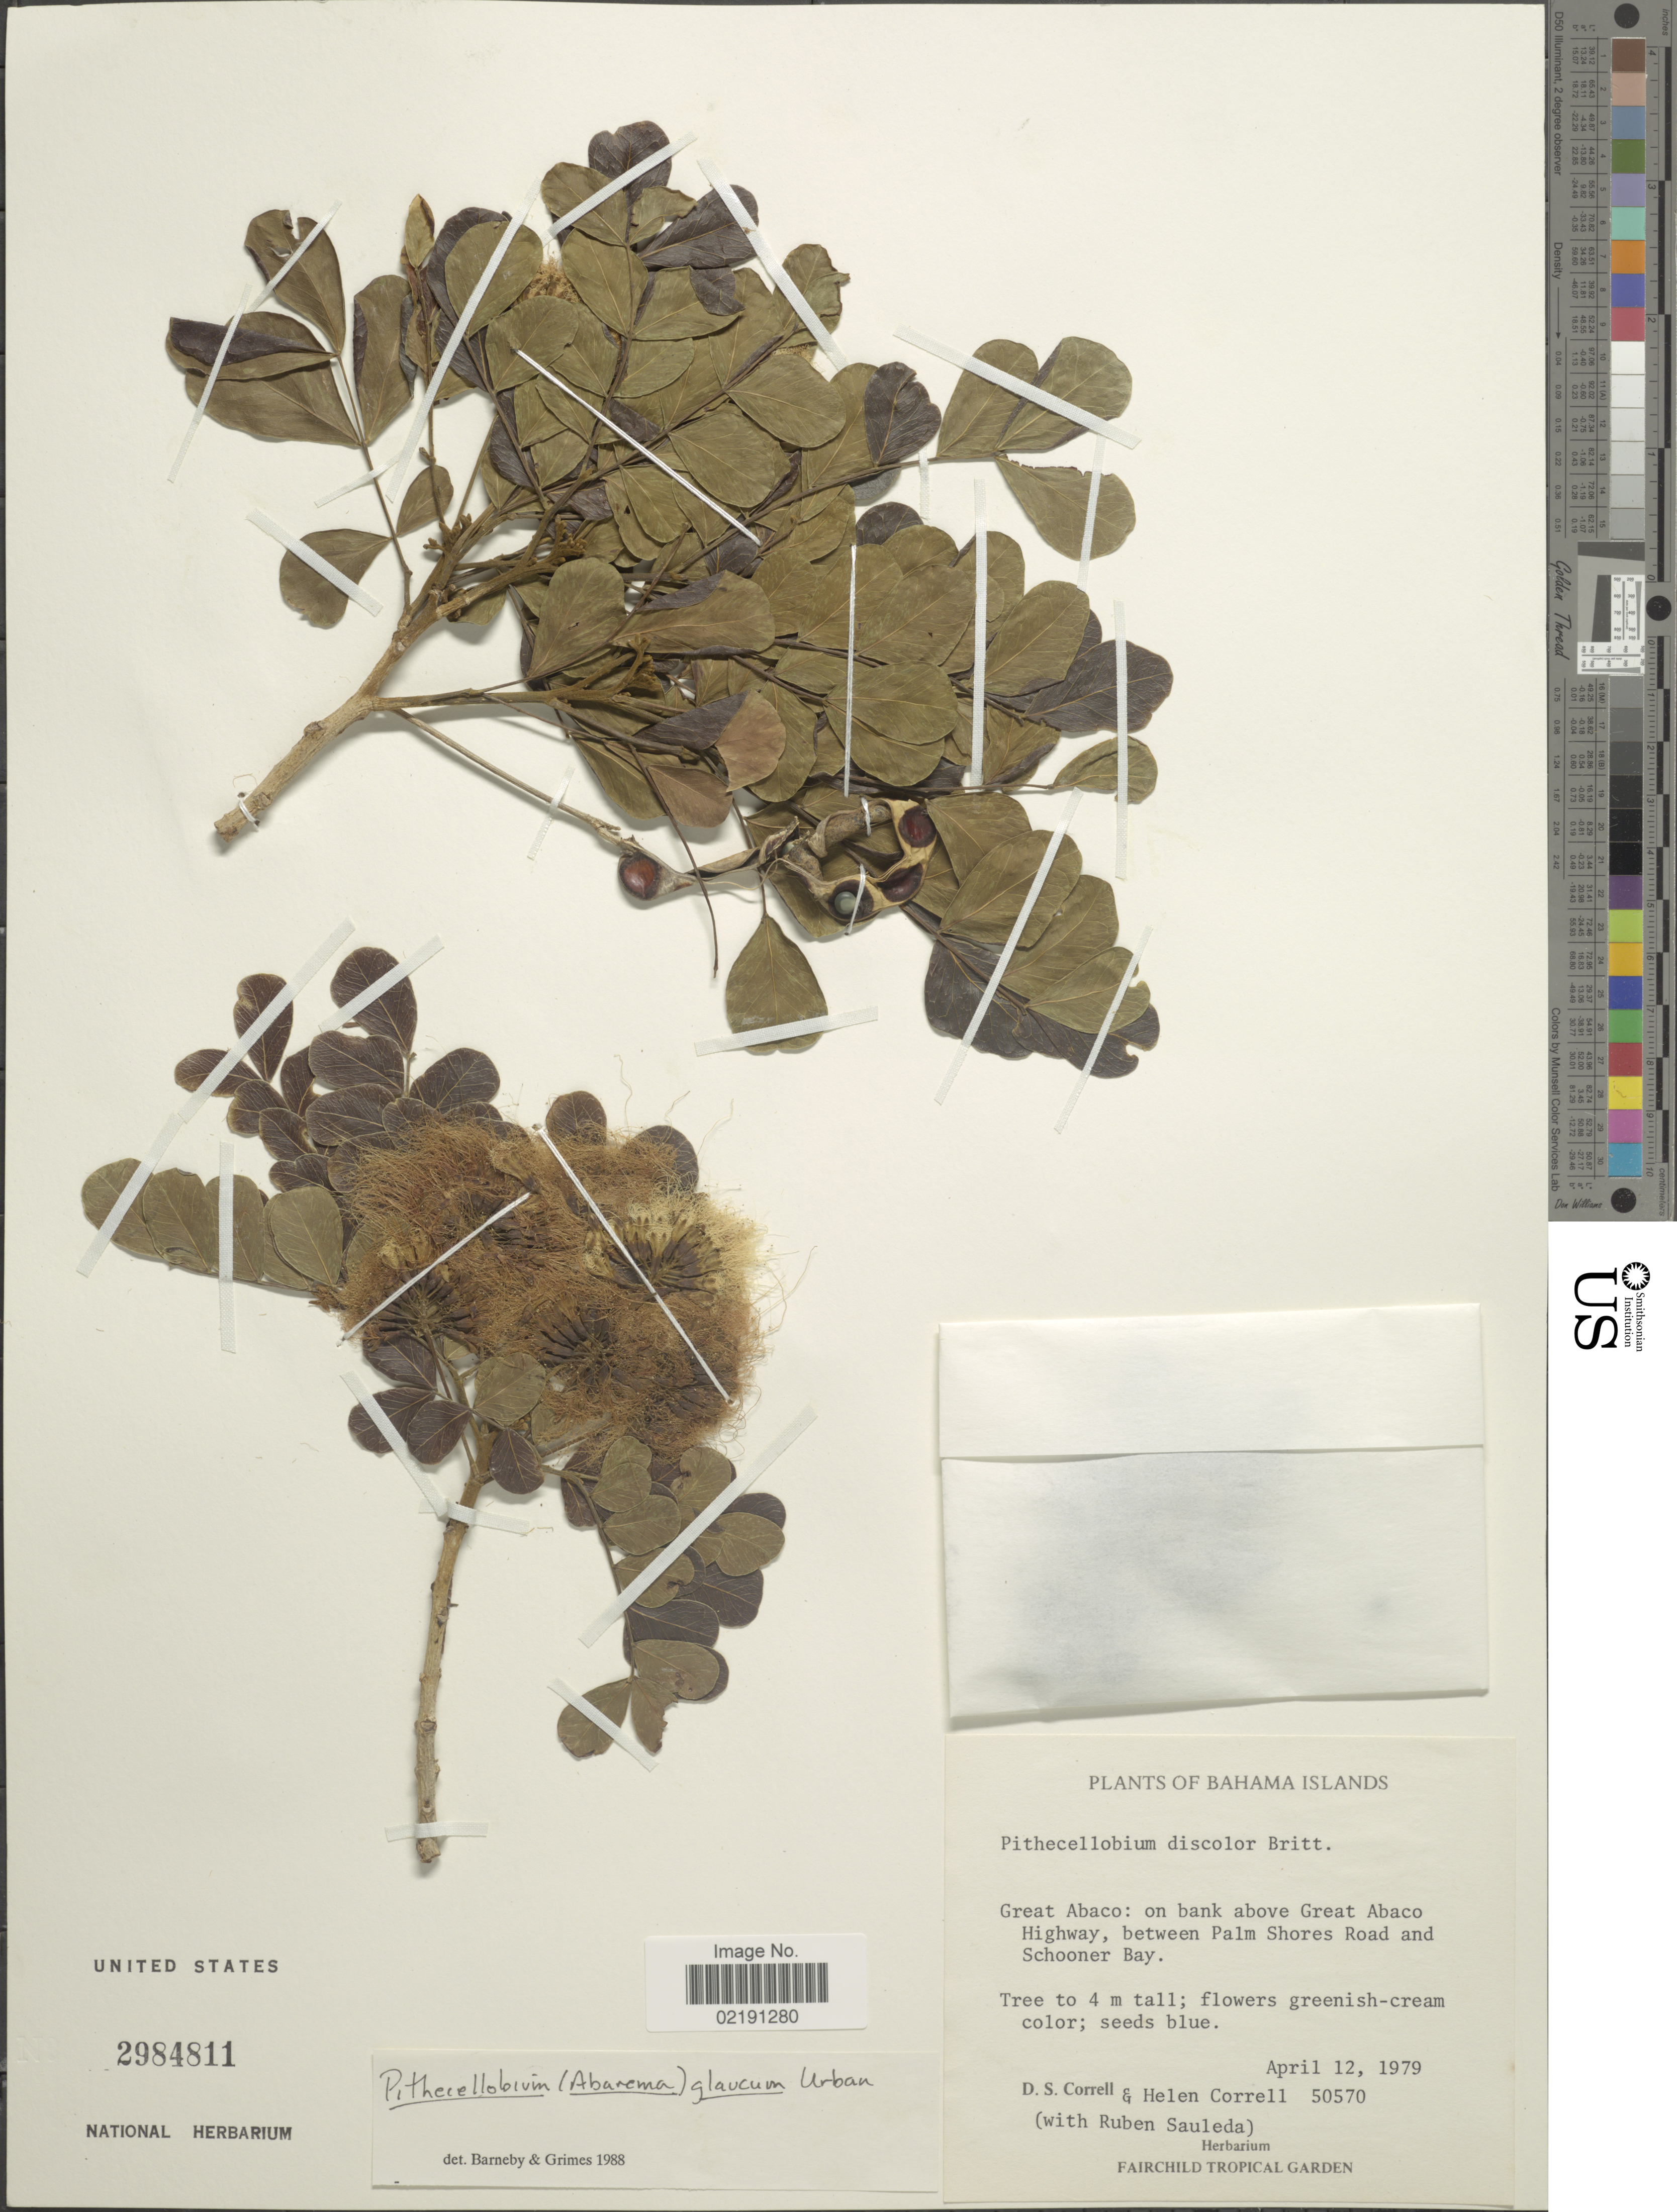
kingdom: Plantae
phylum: Tracheophyta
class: Magnoliopsida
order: Fabales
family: Fabaceae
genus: Pithecellobium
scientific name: Pithecellobium glaucum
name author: Urb.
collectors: D. S. Correll, H. Correll & R. Sauleda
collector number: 50570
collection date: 1979-04-12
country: Bahamas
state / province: South Abaco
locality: Bahama Islands. Great Abaco: on bank above Great Abaco Highway, between Palm Shores Road and Schooner Bay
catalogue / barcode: US 2984811